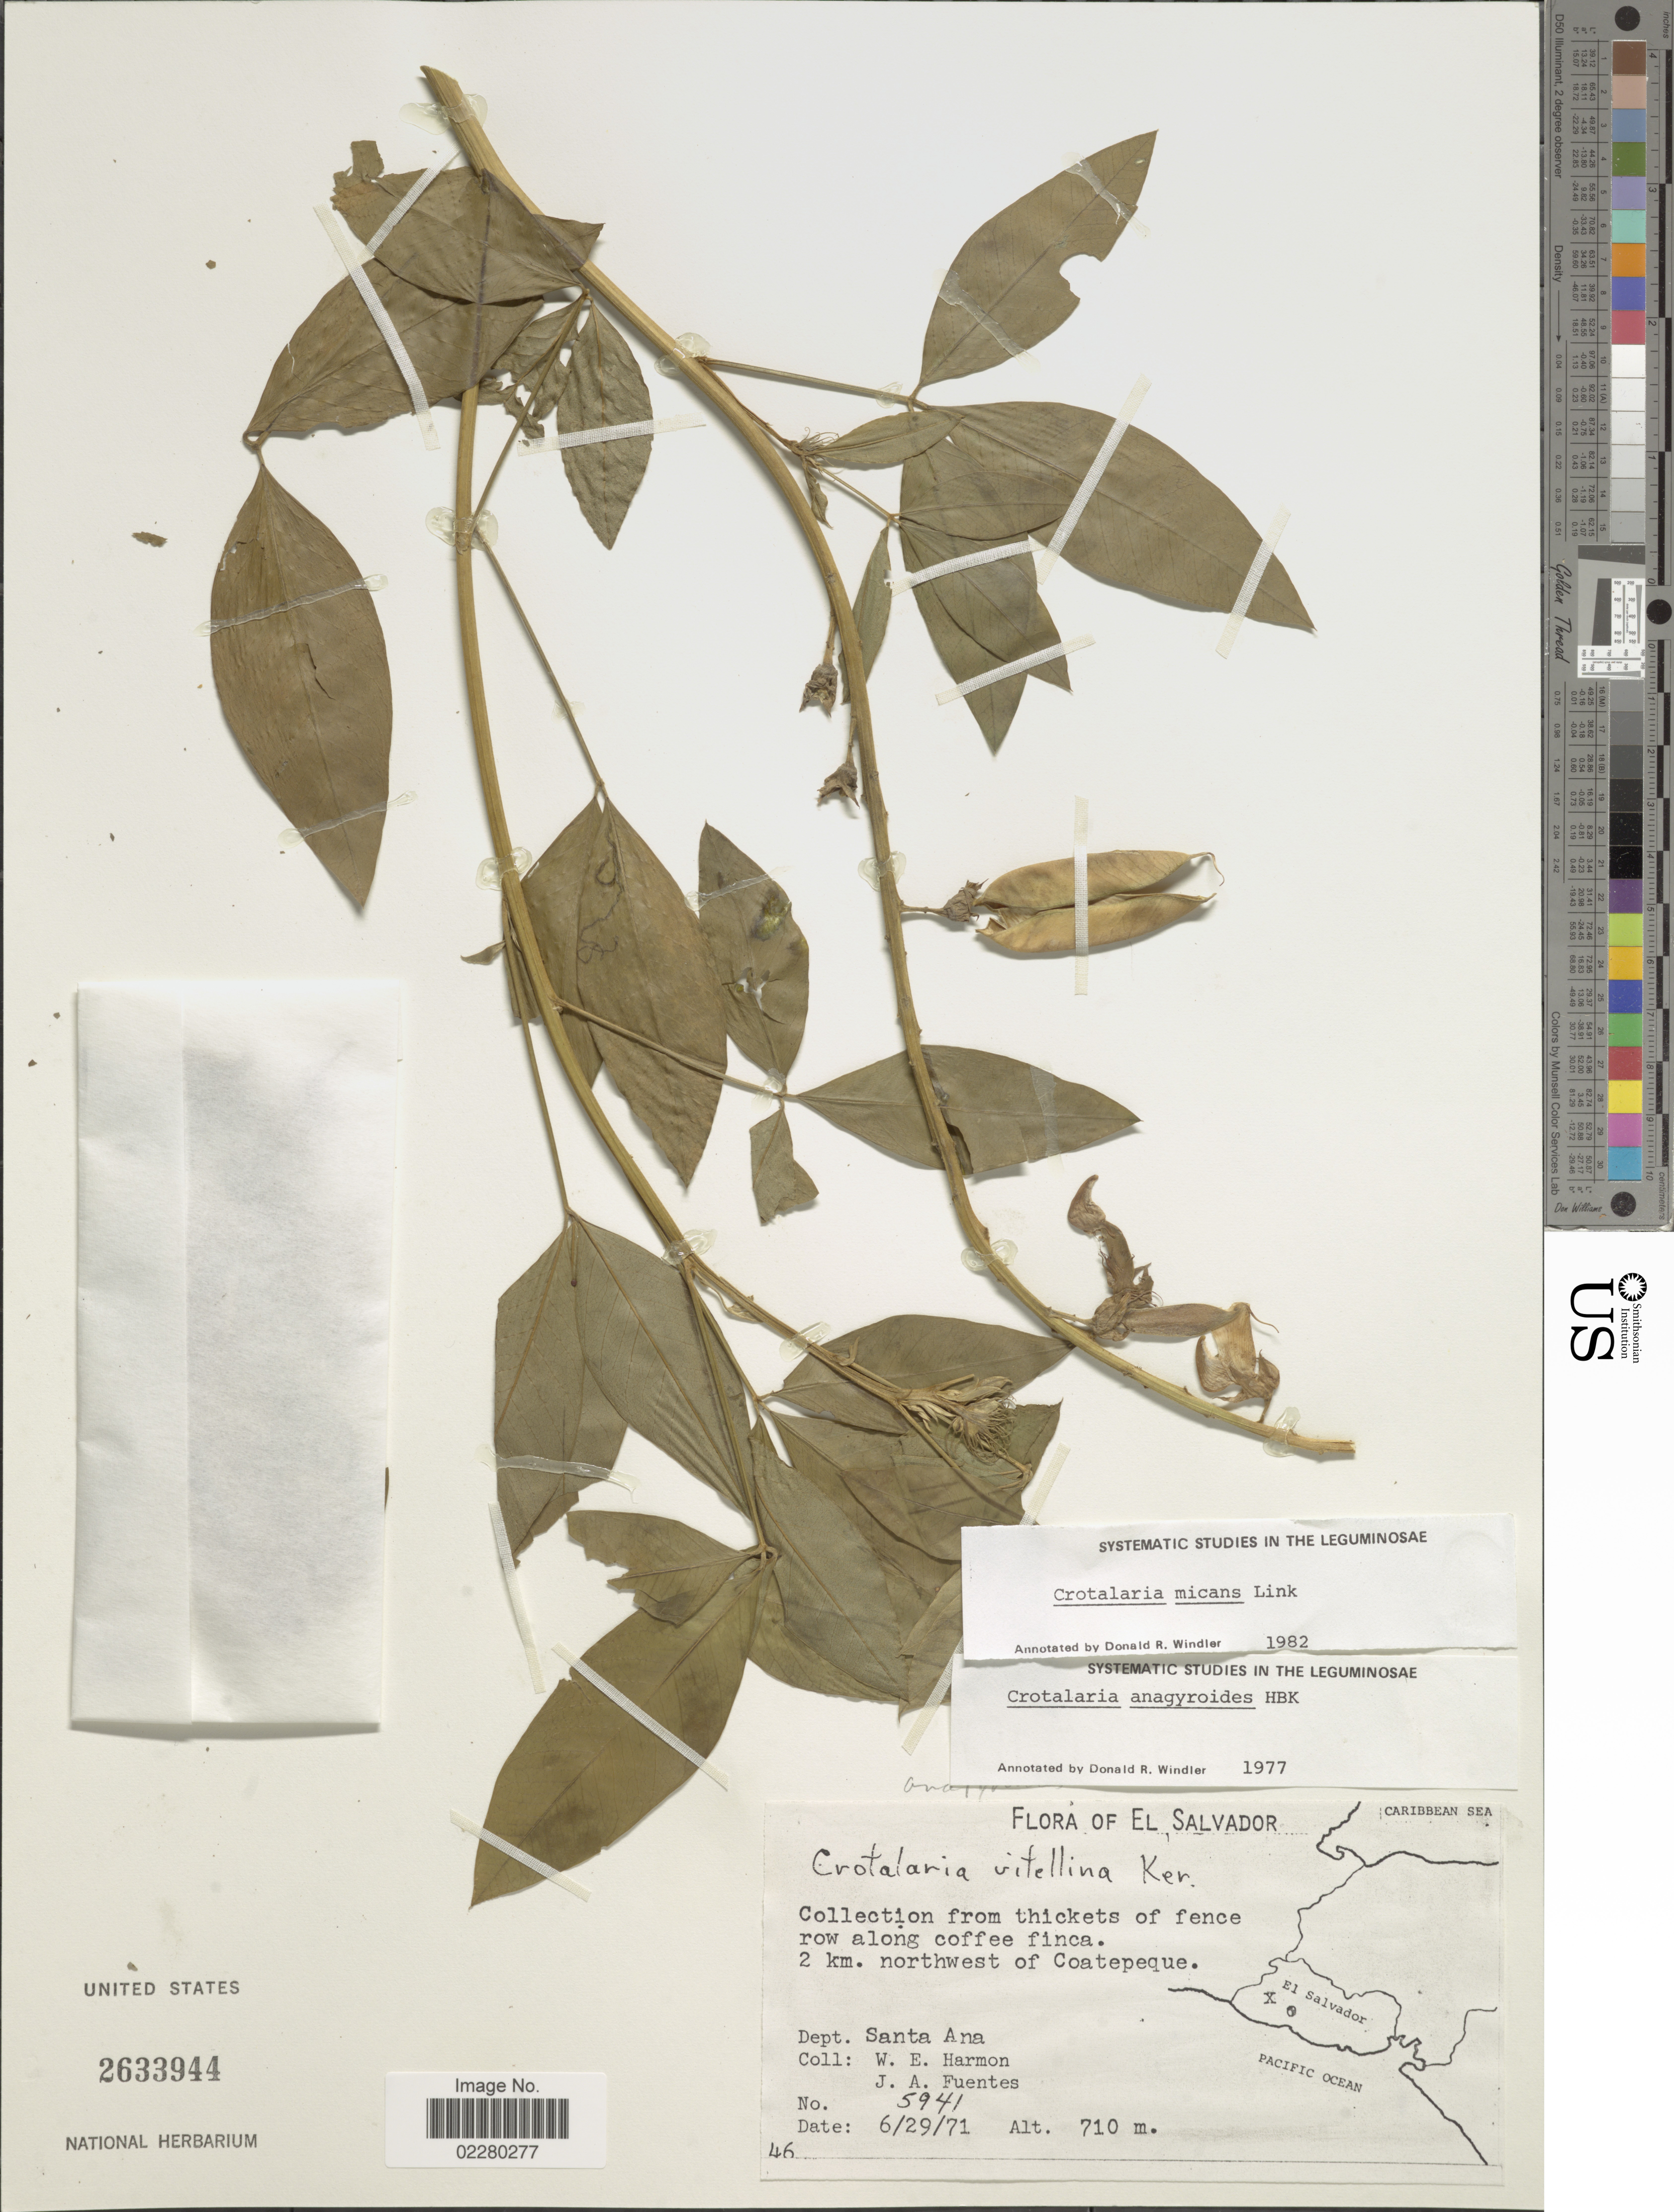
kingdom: Plantae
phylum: Tracheophyta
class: Magnoliopsida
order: Fabales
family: Fabaceae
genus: Crotalaria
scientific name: Crotalaria micans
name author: Link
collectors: W. E. Harmon & J. Fuentes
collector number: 5941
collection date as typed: Transcribed d/m/y: 29/6/71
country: El Salvador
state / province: Santa Ana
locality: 2 km. northwest of Coatepeque. Dept. Santa Ana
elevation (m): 710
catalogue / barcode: US 2633944